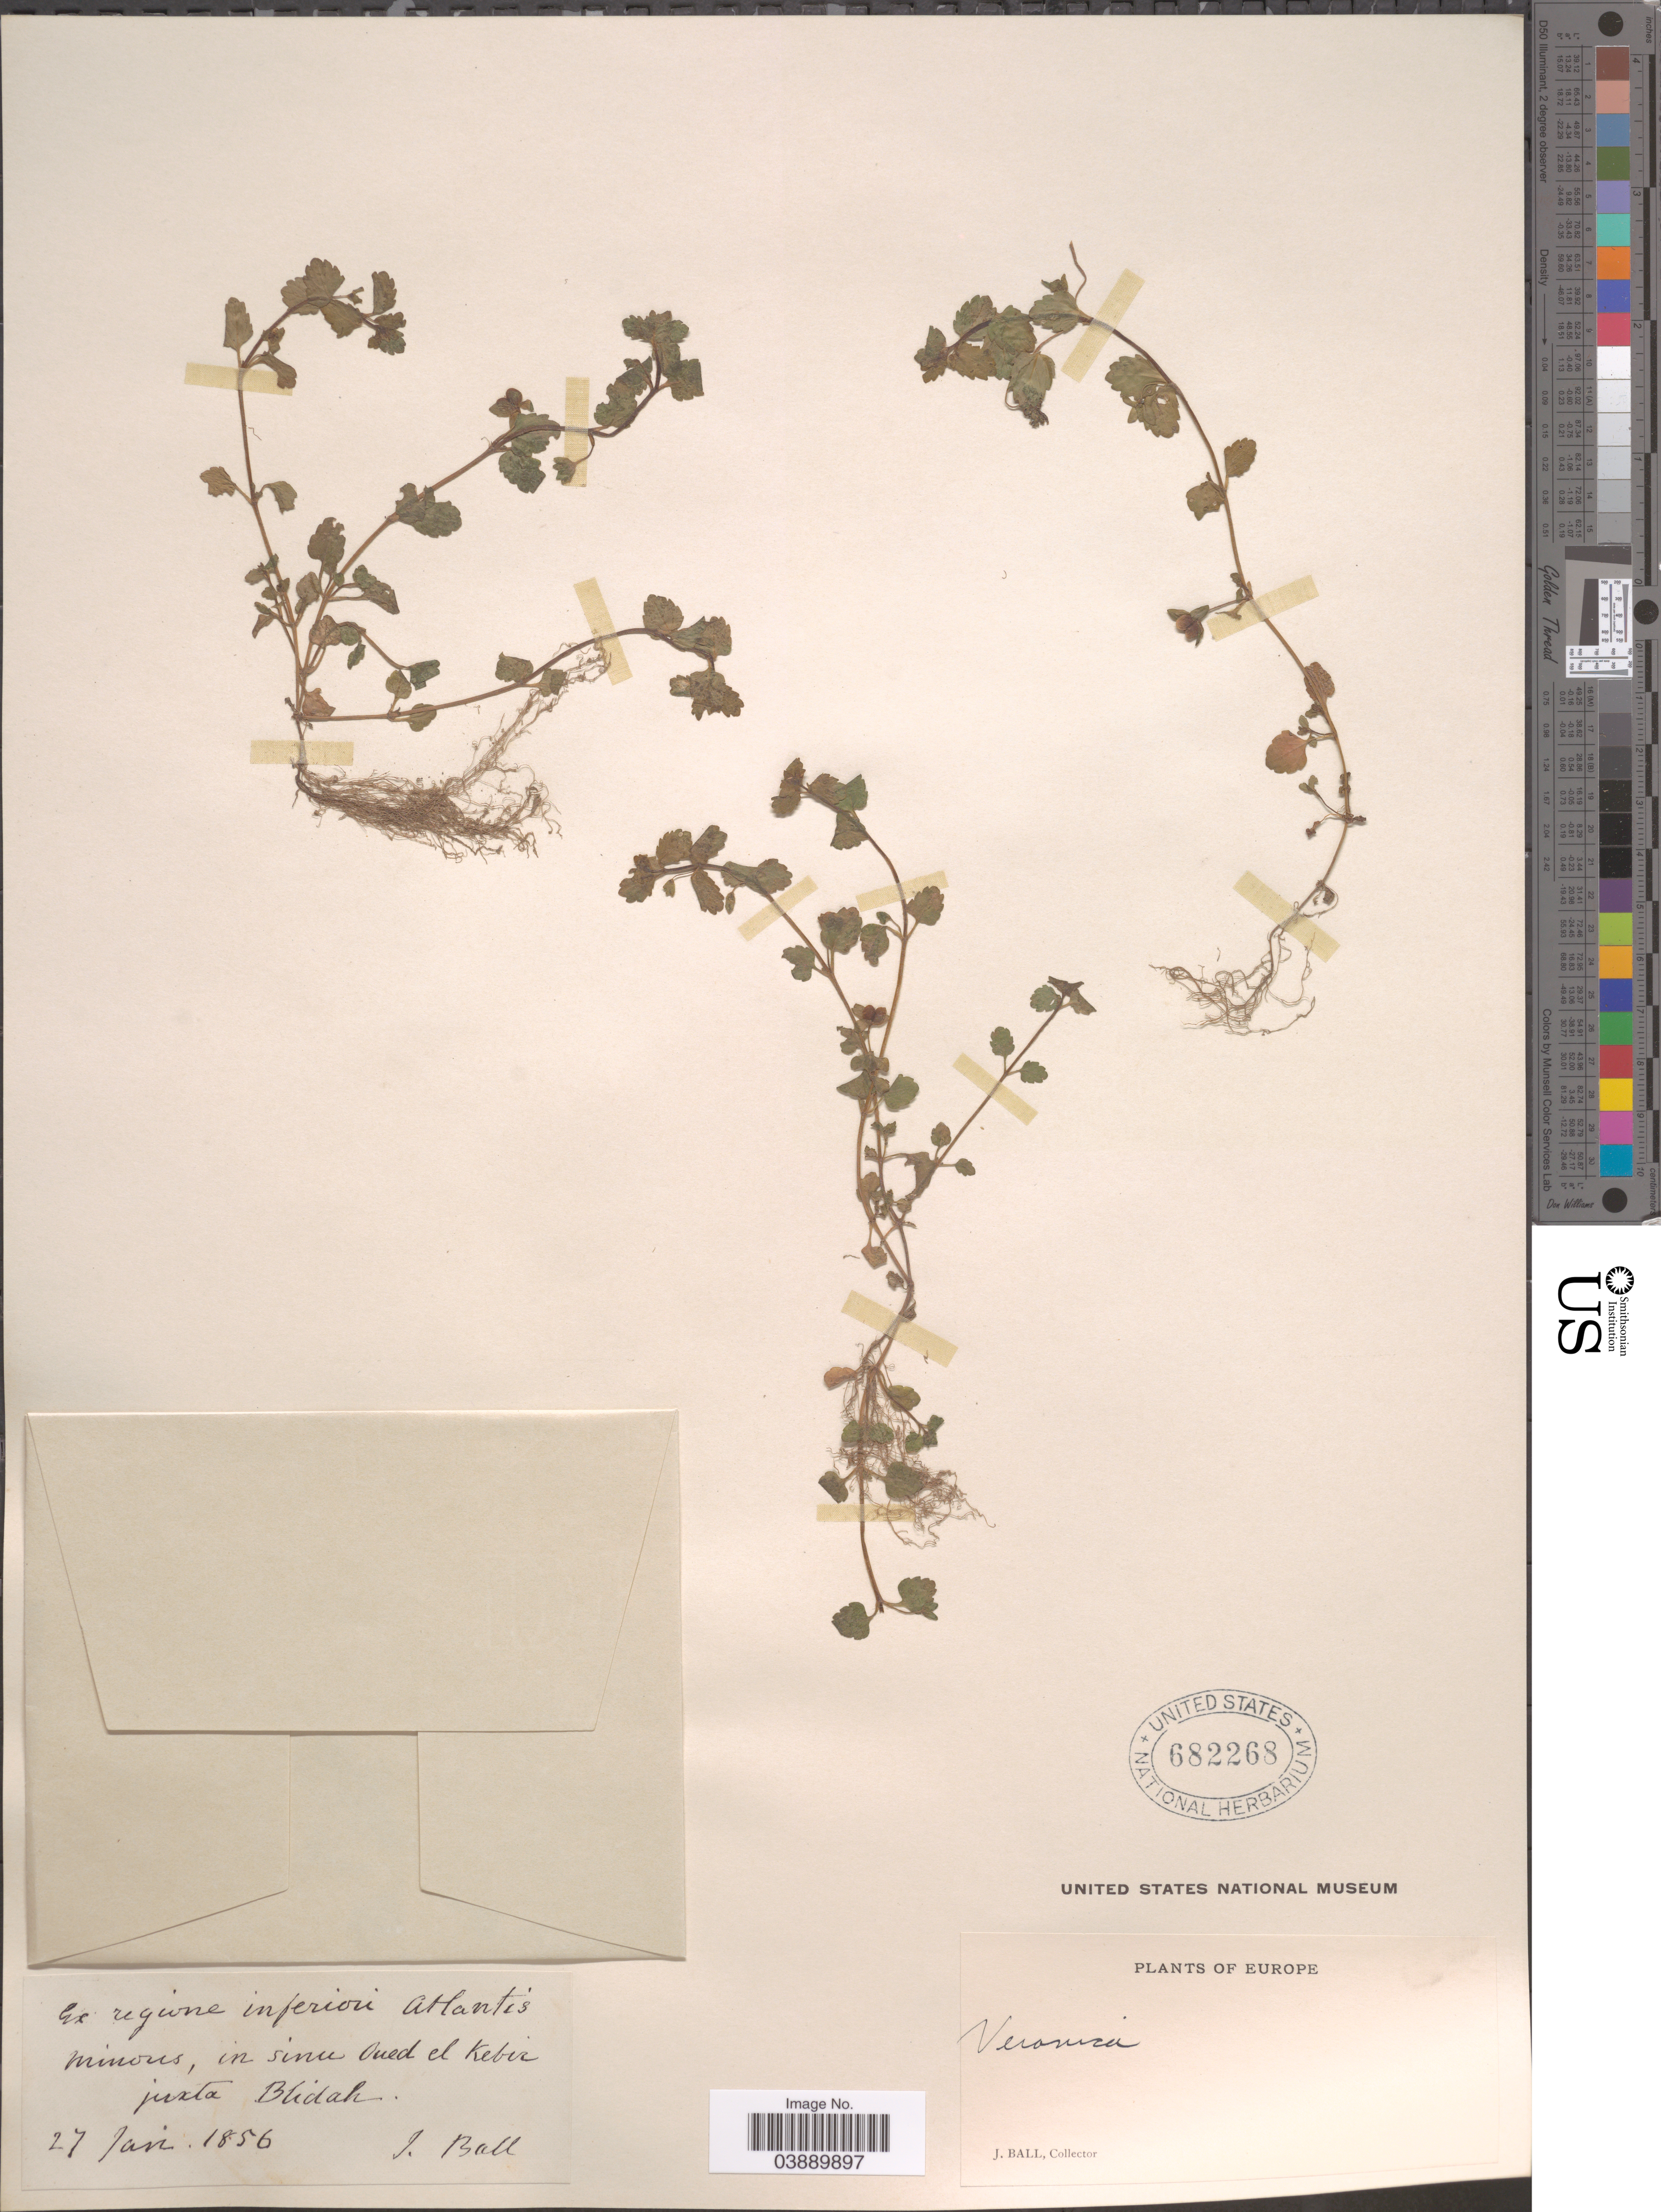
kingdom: Plantae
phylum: Tracheophyta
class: Magnoliopsida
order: Lamiales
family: Plantaginaceae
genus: Veronica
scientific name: Veronica agrestis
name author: L.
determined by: Albach, Dirk C.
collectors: J. Ball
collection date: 1856-01-27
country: Algeria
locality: Ex regione inferiori Atlantis minous, in sinu Oued el Kebir juxta Blidah. Europe.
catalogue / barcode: US 682268